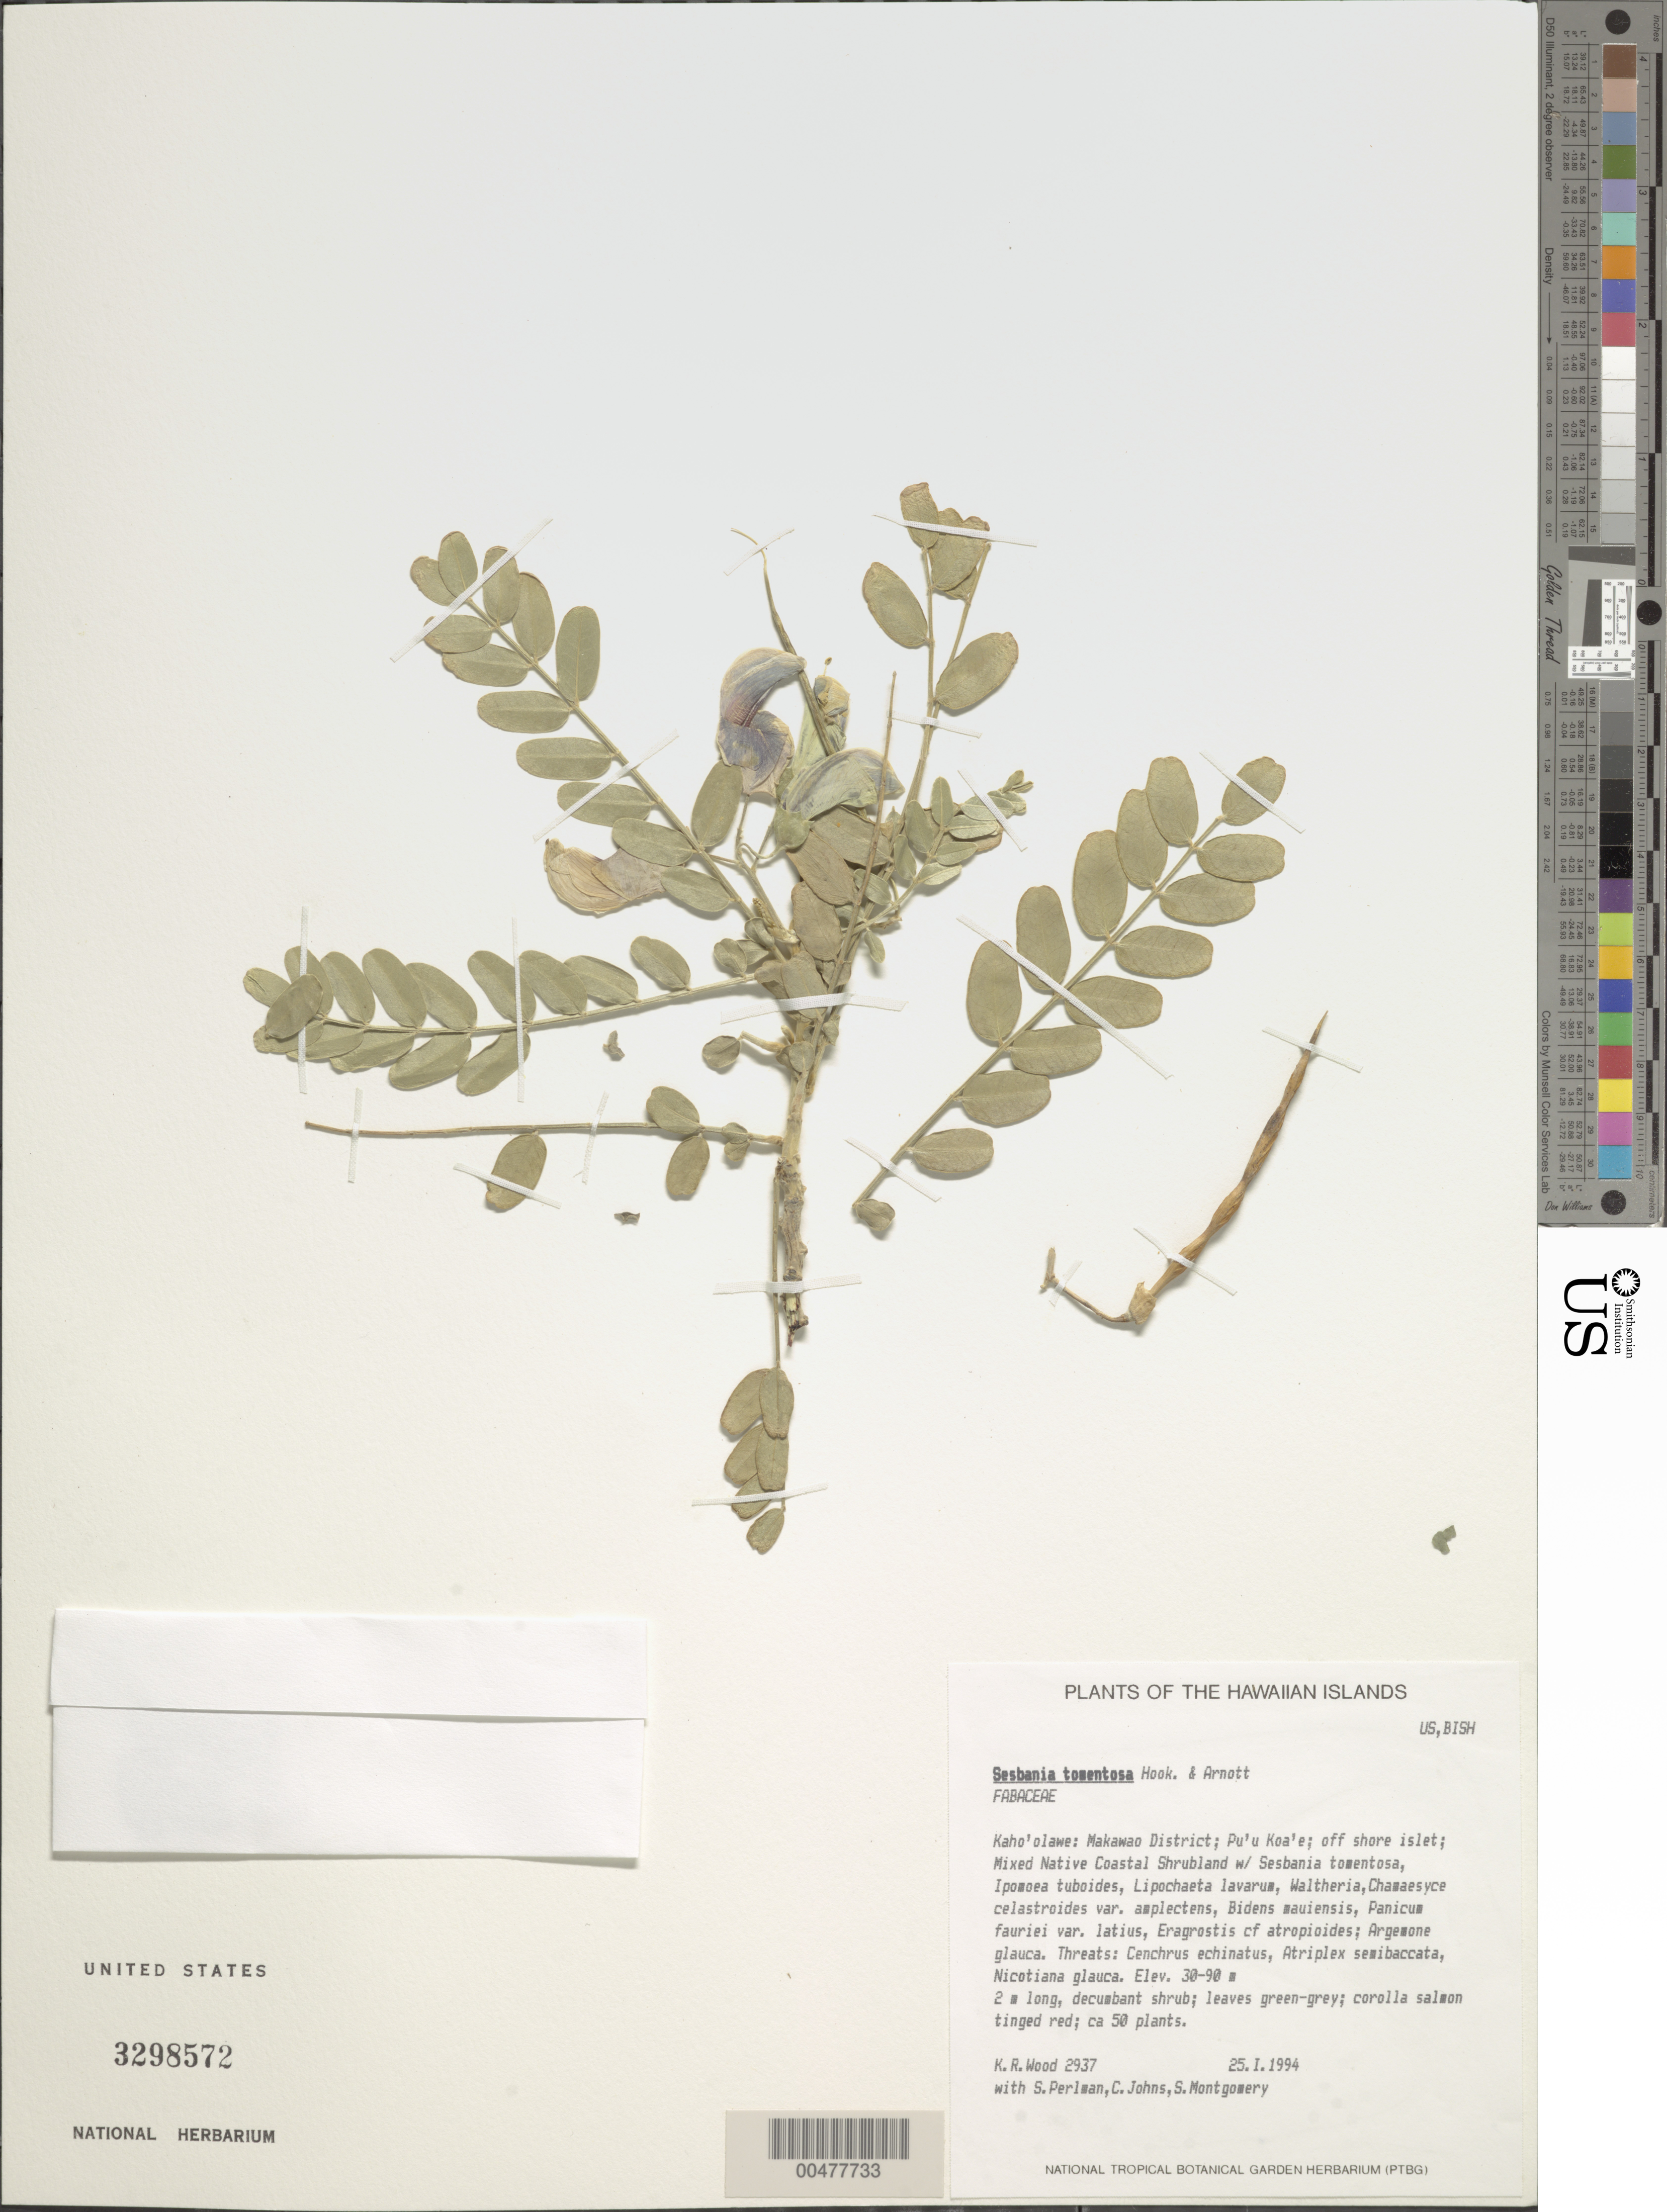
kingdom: Plantae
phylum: Tracheophyta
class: Magnoliopsida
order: Fabales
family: Fabaceae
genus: Sesbania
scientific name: Sesbania tomentosa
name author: Hook. & Arn.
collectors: K. R. Wood, S. P. Perlman, C. Johns & S. Montgomery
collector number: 2937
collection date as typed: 25 Jan 1994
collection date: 1994-01-25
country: United States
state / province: Hawaii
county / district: Maui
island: Kaho'olawe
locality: Makawao Dist., Puu Koae, off shore islet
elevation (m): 30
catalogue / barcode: US 3298572